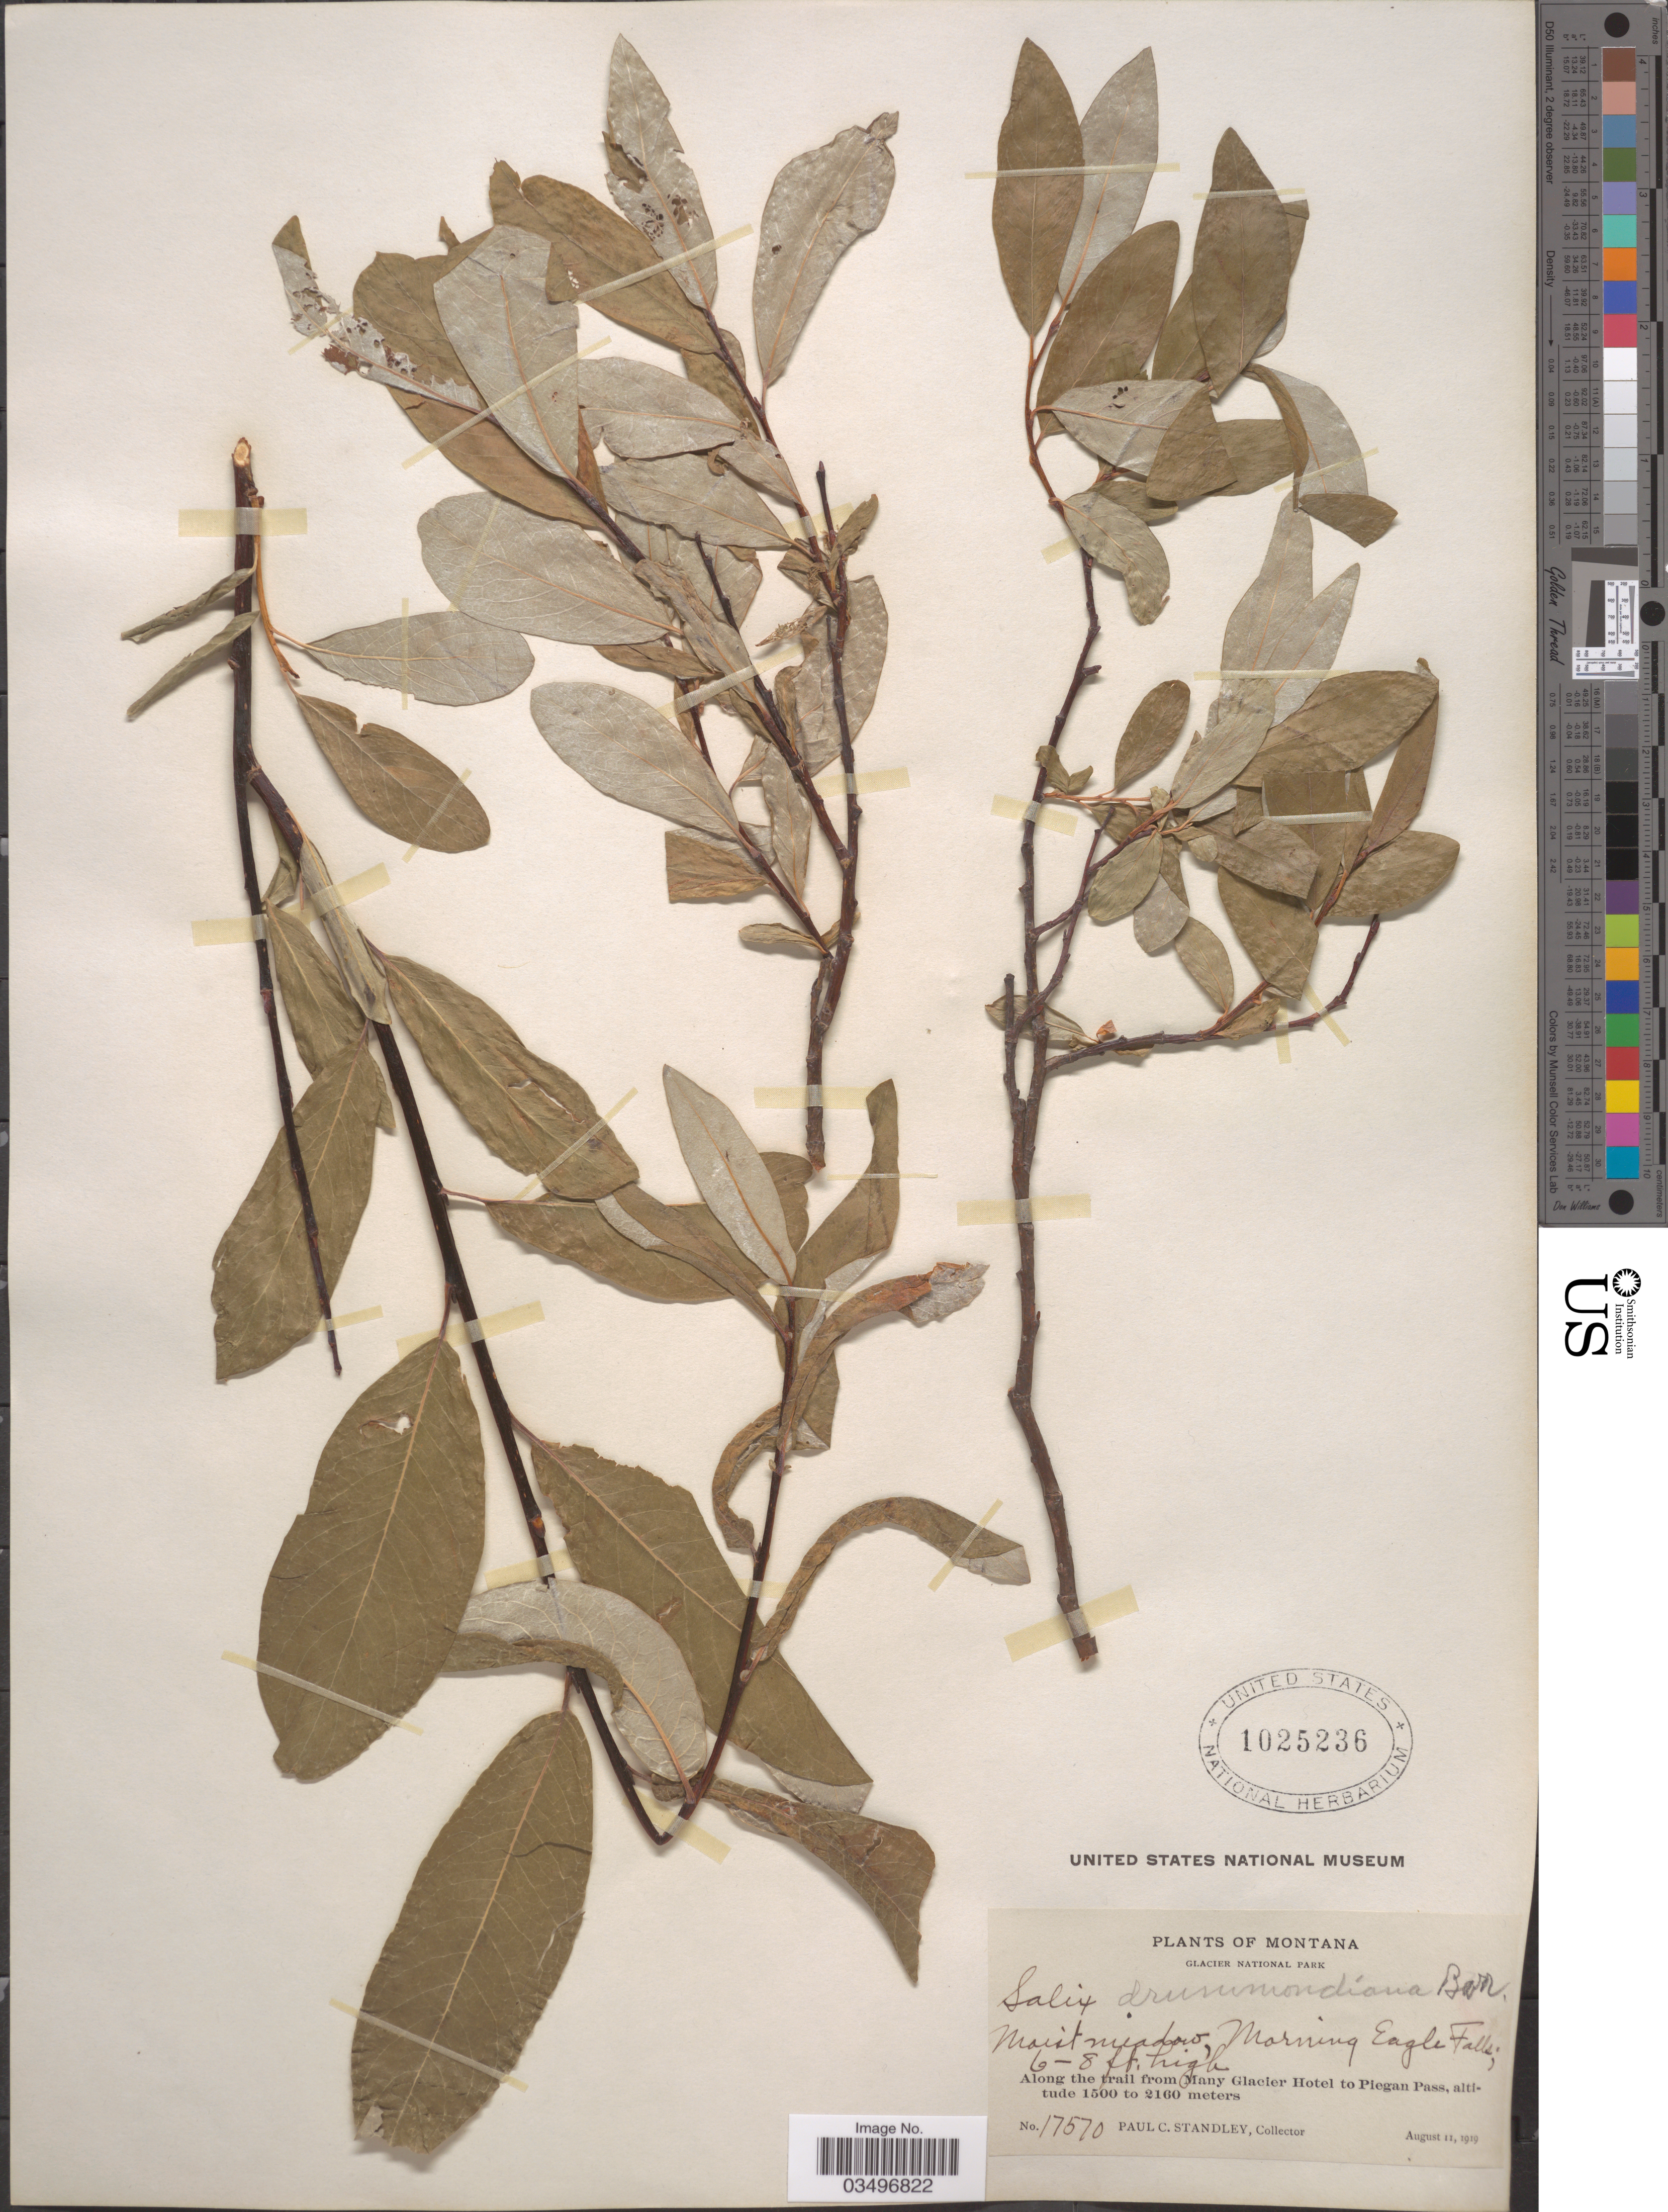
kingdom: Plantae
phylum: Tracheophyta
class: Magnoliopsida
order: Malpighiales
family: Salicaceae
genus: Salix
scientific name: Salix drummondiana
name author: Barratt ex Hook.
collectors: P. C. Standley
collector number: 17570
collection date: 1919-08-11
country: United States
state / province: Montana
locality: Glacier National Park. Morning Eagle Falls. Along the trail from Many Glacier Hotel to Piegan Pass.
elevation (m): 1500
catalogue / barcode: US 1025236